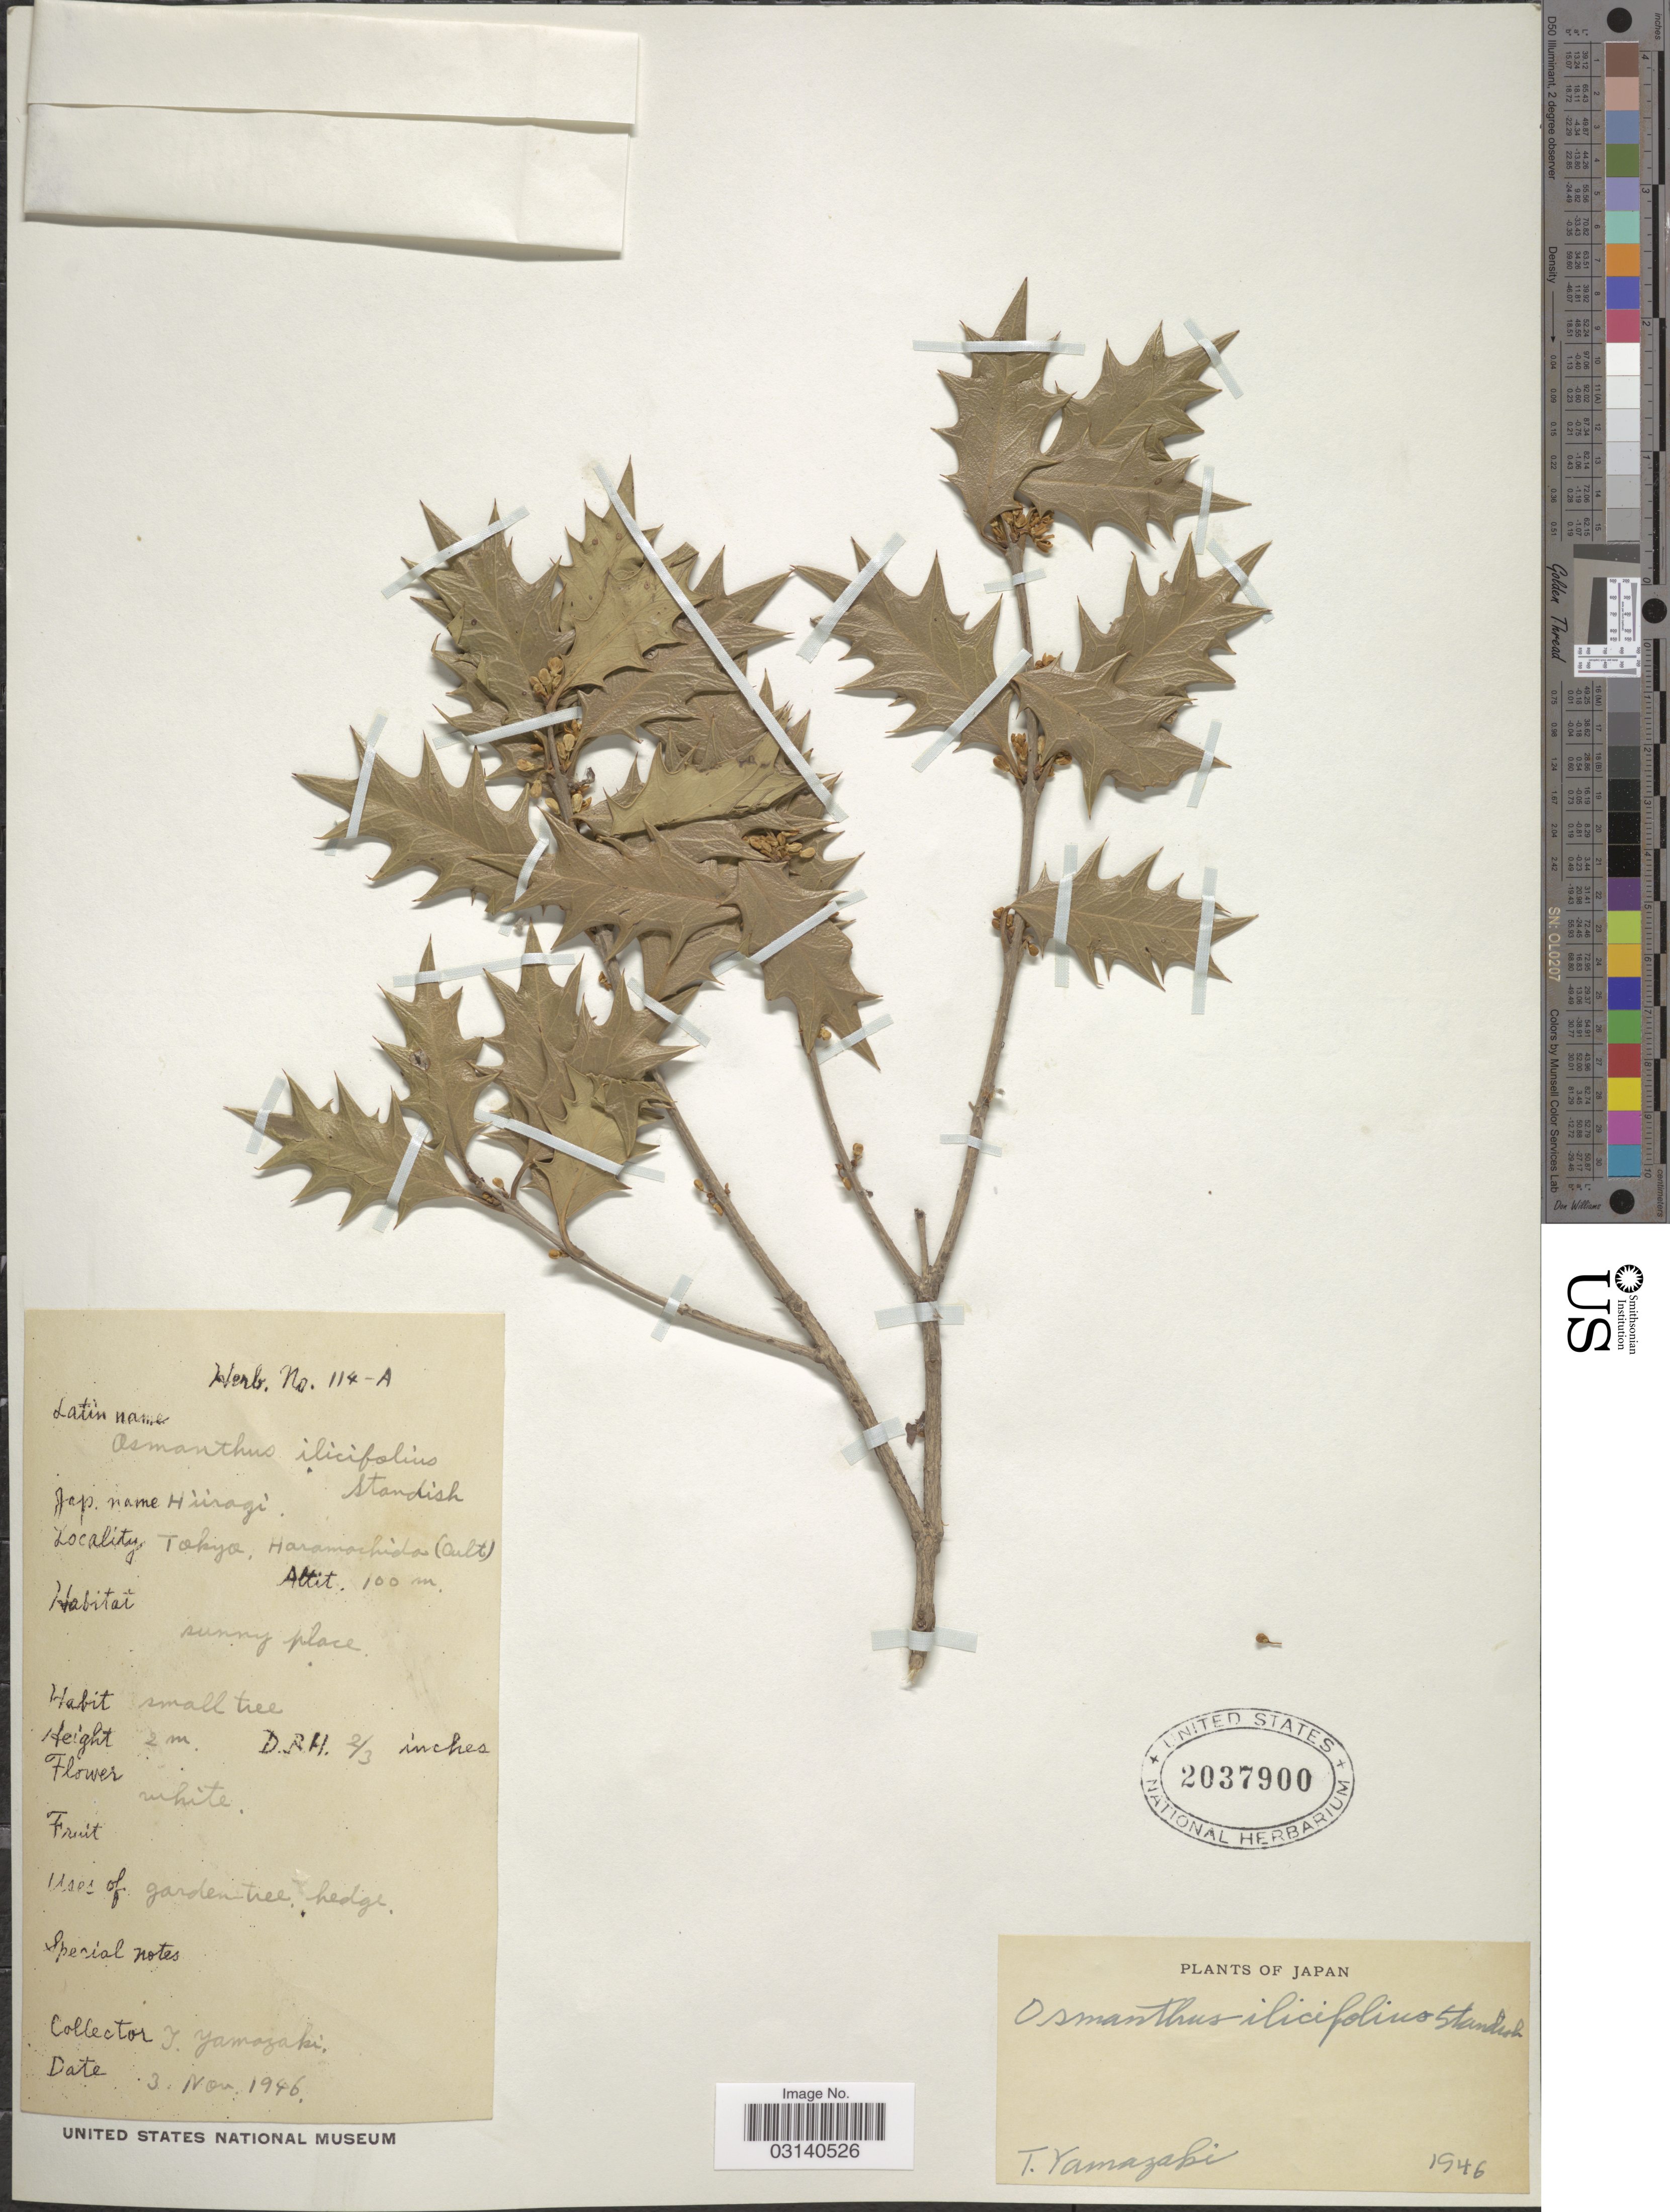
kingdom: Plantae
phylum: Tracheophyta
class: Magnoliopsida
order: Lamiales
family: Oleaceae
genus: Osmanthus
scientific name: Osmanthus heterophyllus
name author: (G. Don) P.S. Green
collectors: T. Yamazaki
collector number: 114-A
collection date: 1946-11-03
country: Japan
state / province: Tokyo, Federal City of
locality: Tokyo, Haramachida.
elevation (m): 100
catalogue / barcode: US 2037900